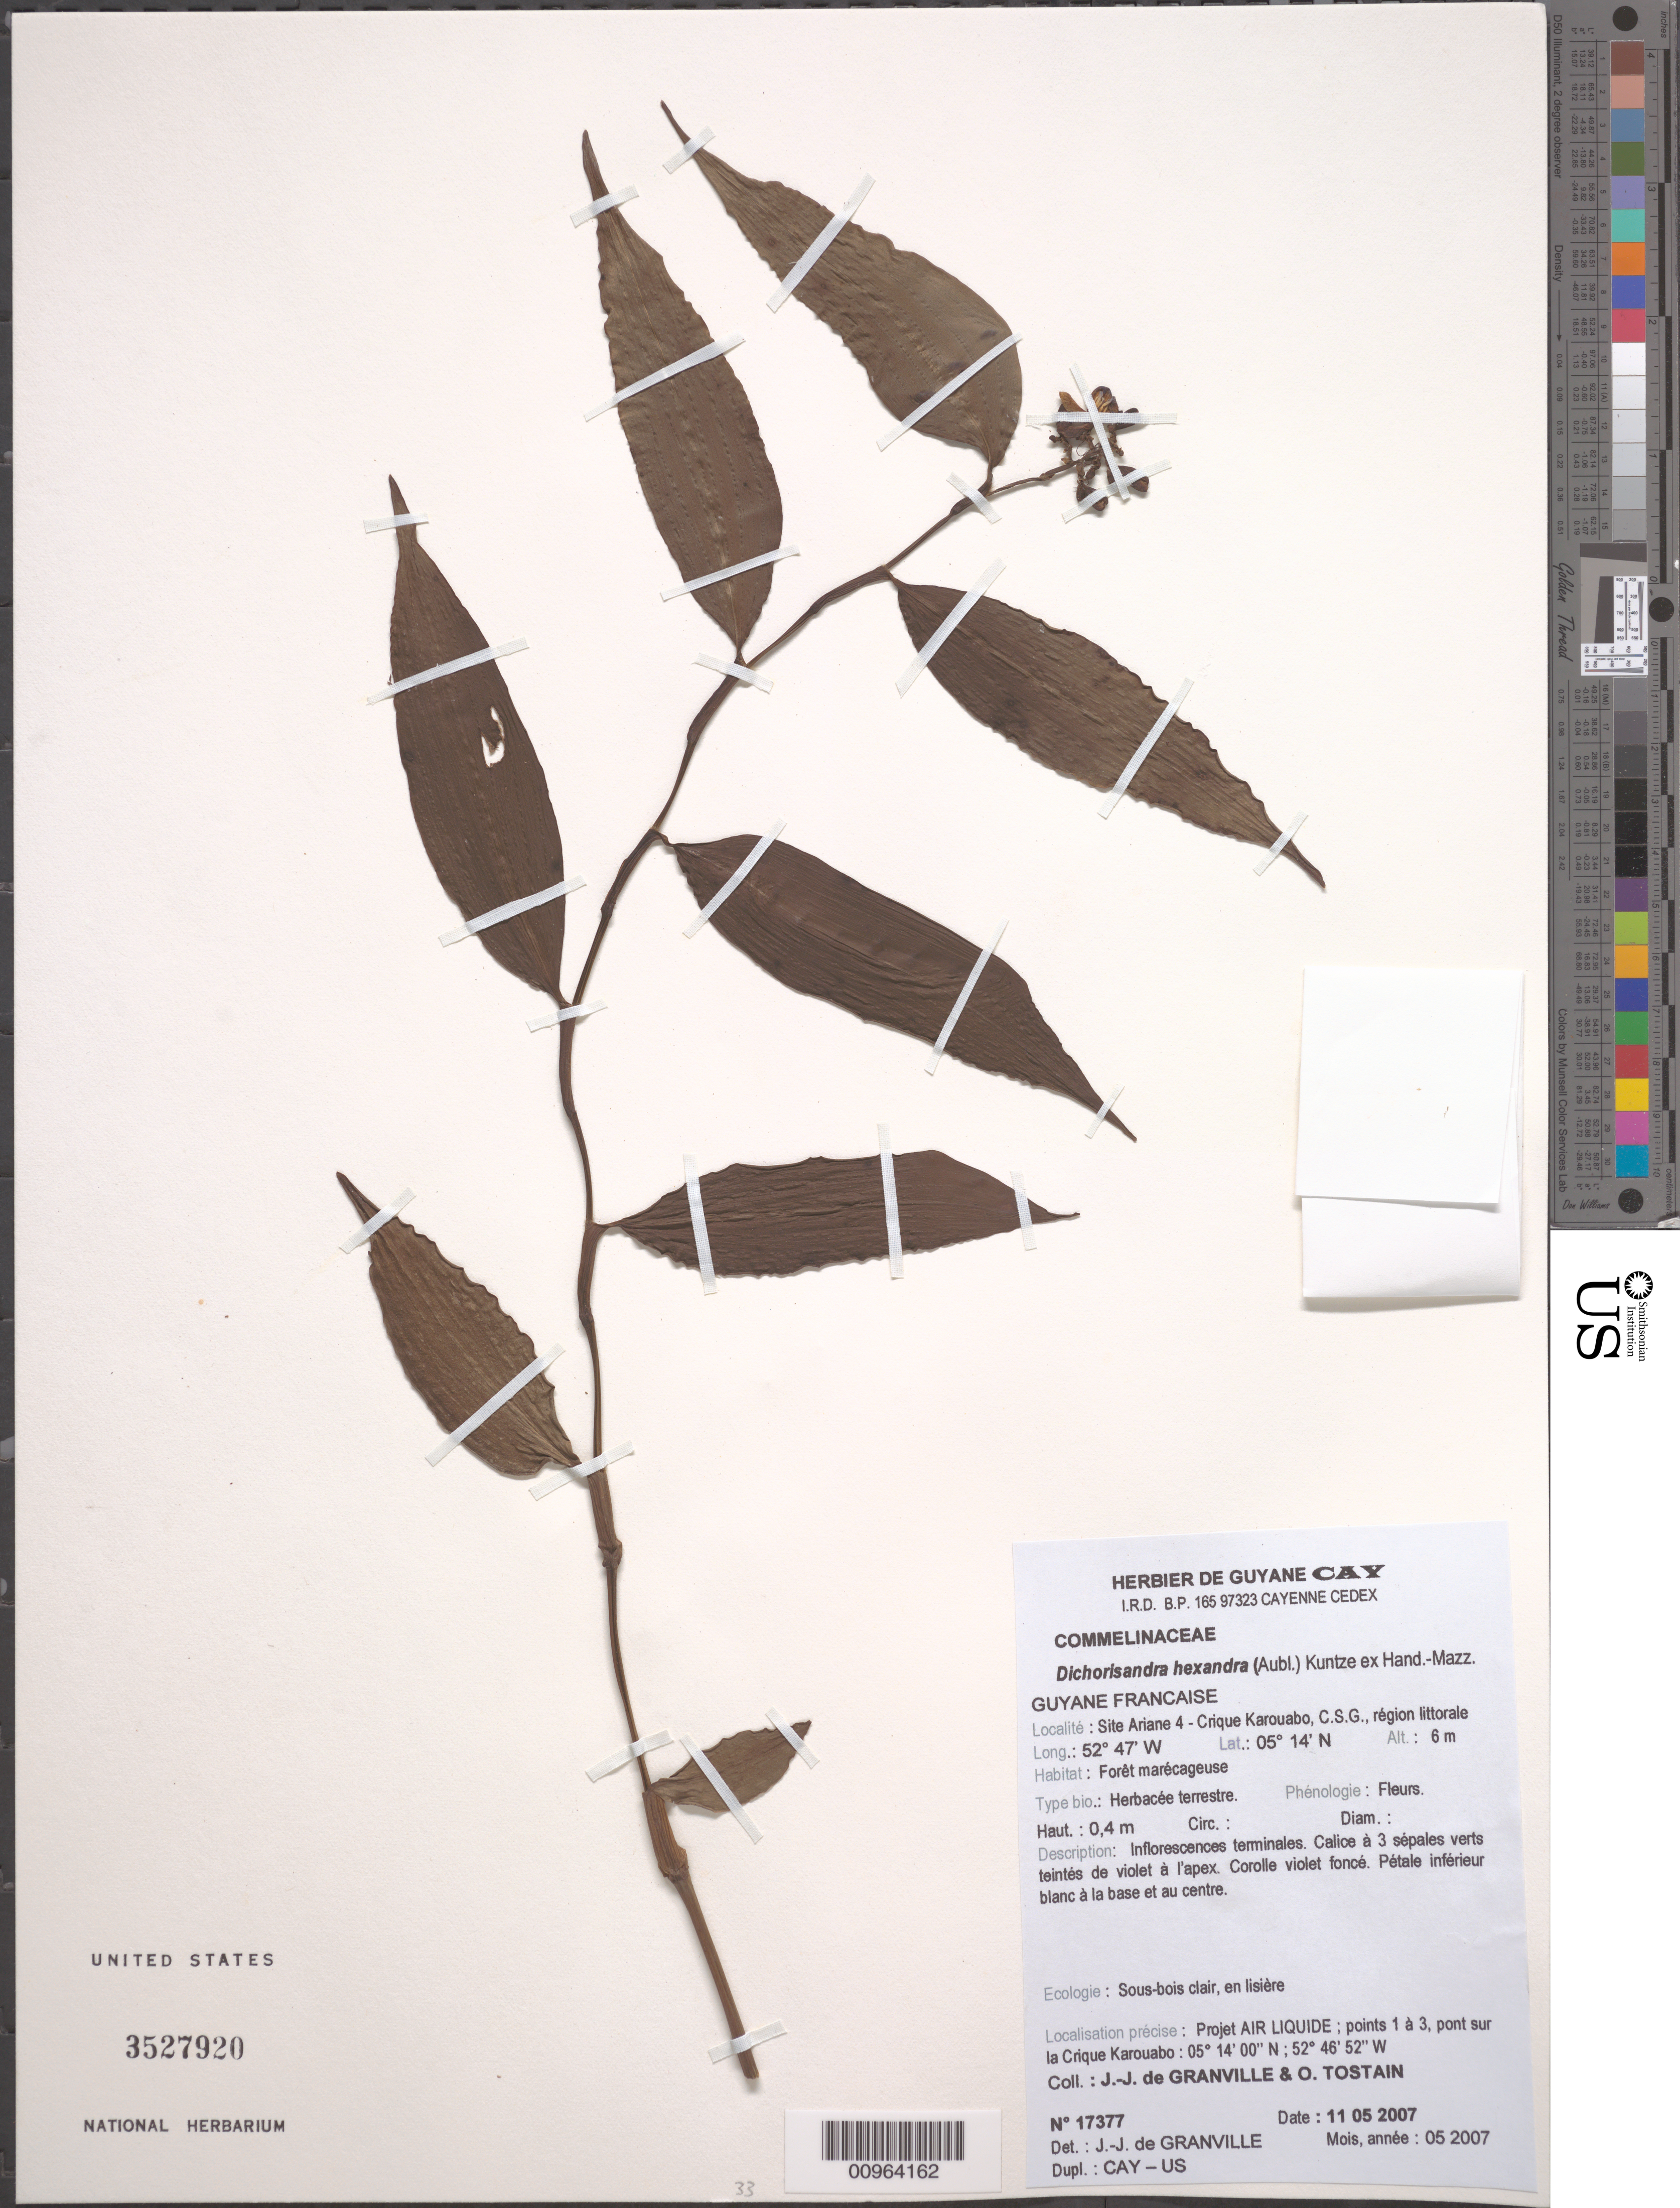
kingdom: Plantae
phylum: Tracheophyta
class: Liliopsida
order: Commelinales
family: Commelinaceae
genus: Dichorisandra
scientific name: Dichorisandra hexandra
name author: (Aubl.) Standl.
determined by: Granville, J. J. de, (CAY), Institut de Recherche pour le Developpement (IRD) (FRENCH GUIANA)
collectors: J.-J. de Granville & O. Tostain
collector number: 17377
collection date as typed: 11-May-07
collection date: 2007-05-11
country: French Guiana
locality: Crique Karouabo, C.S.G., Site Ariane 4. Projet AIR LIQUIDE; points 1 a 3, pont sur la Crique Karouabo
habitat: Region littorale; foret marecageuse; sous-bois clair, en lisiere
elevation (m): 6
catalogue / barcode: US 3527920